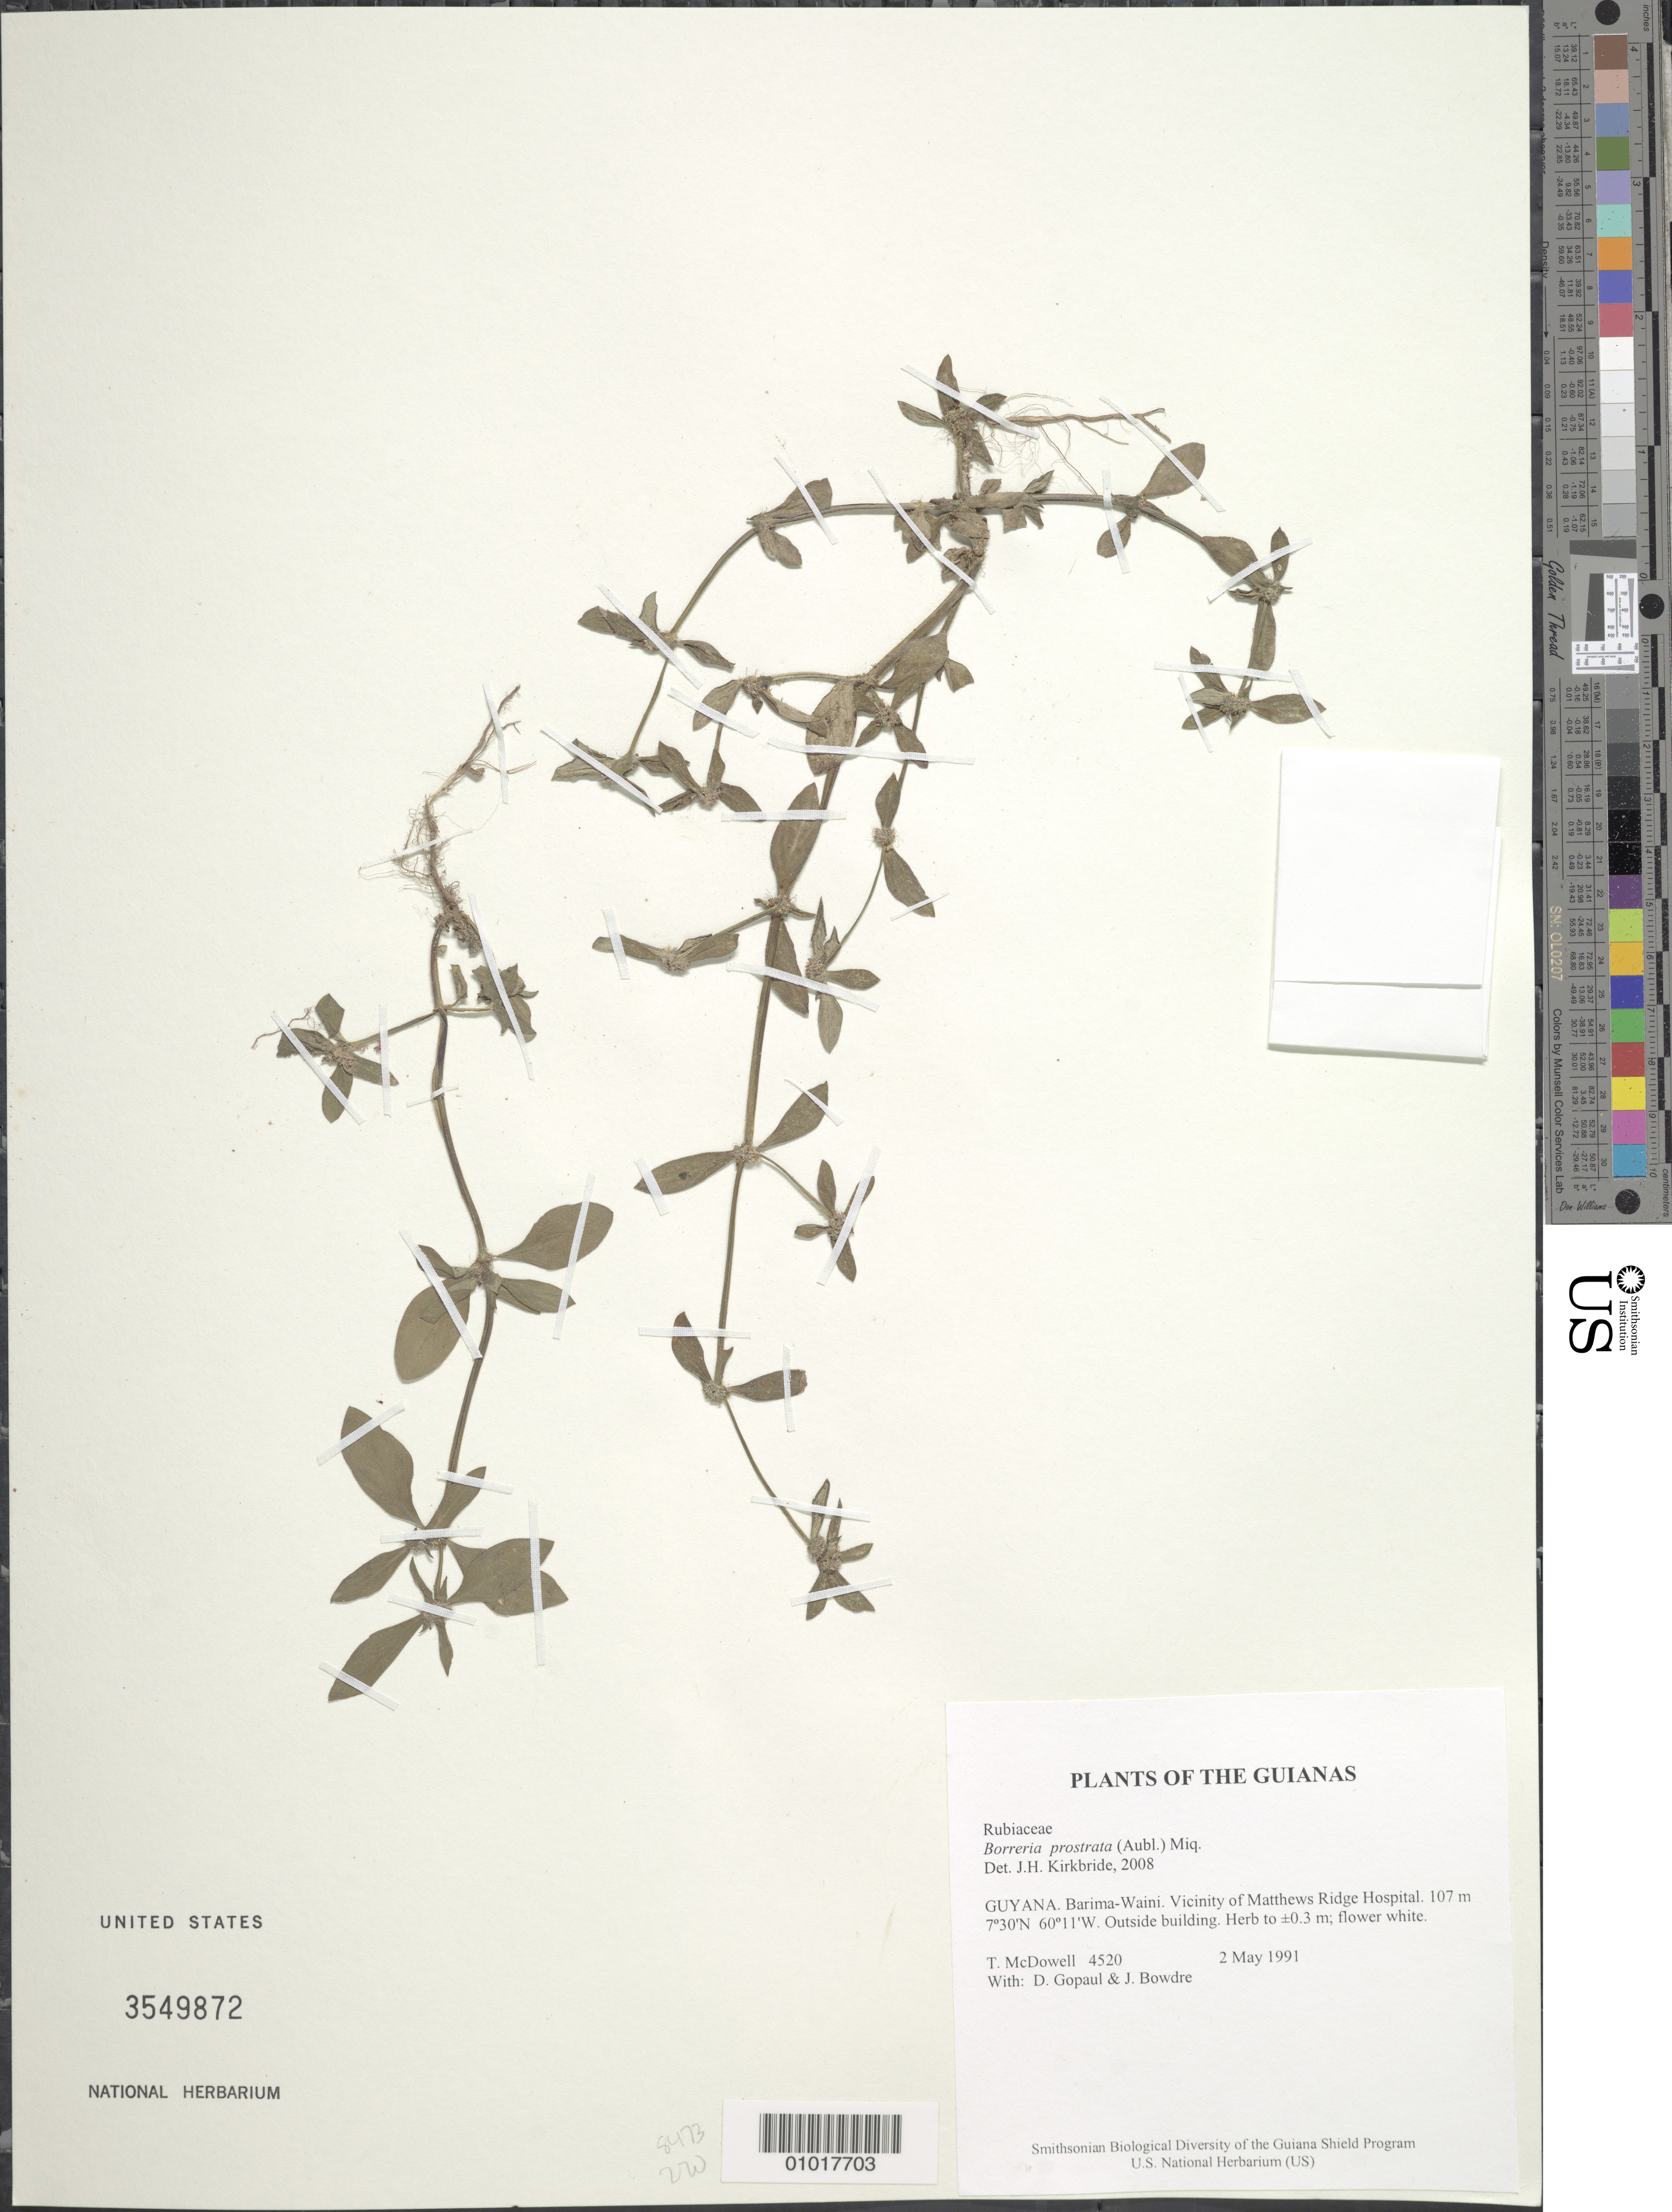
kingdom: Plantae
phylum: Tracheophyta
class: Magnoliopsida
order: Gentianales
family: Rubiaceae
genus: Borreria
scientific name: Borreria prostrata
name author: (Aubl.) Miq.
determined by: Kirkbride, J. H.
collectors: T. McDowell, D. Gopaul & J. Bowdre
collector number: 4520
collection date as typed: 2 May 1991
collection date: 1991-05-02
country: Guyana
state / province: Barima-Waini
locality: Vicinity of Matthews Ridge Hospital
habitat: Outside building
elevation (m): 107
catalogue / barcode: US 3549872